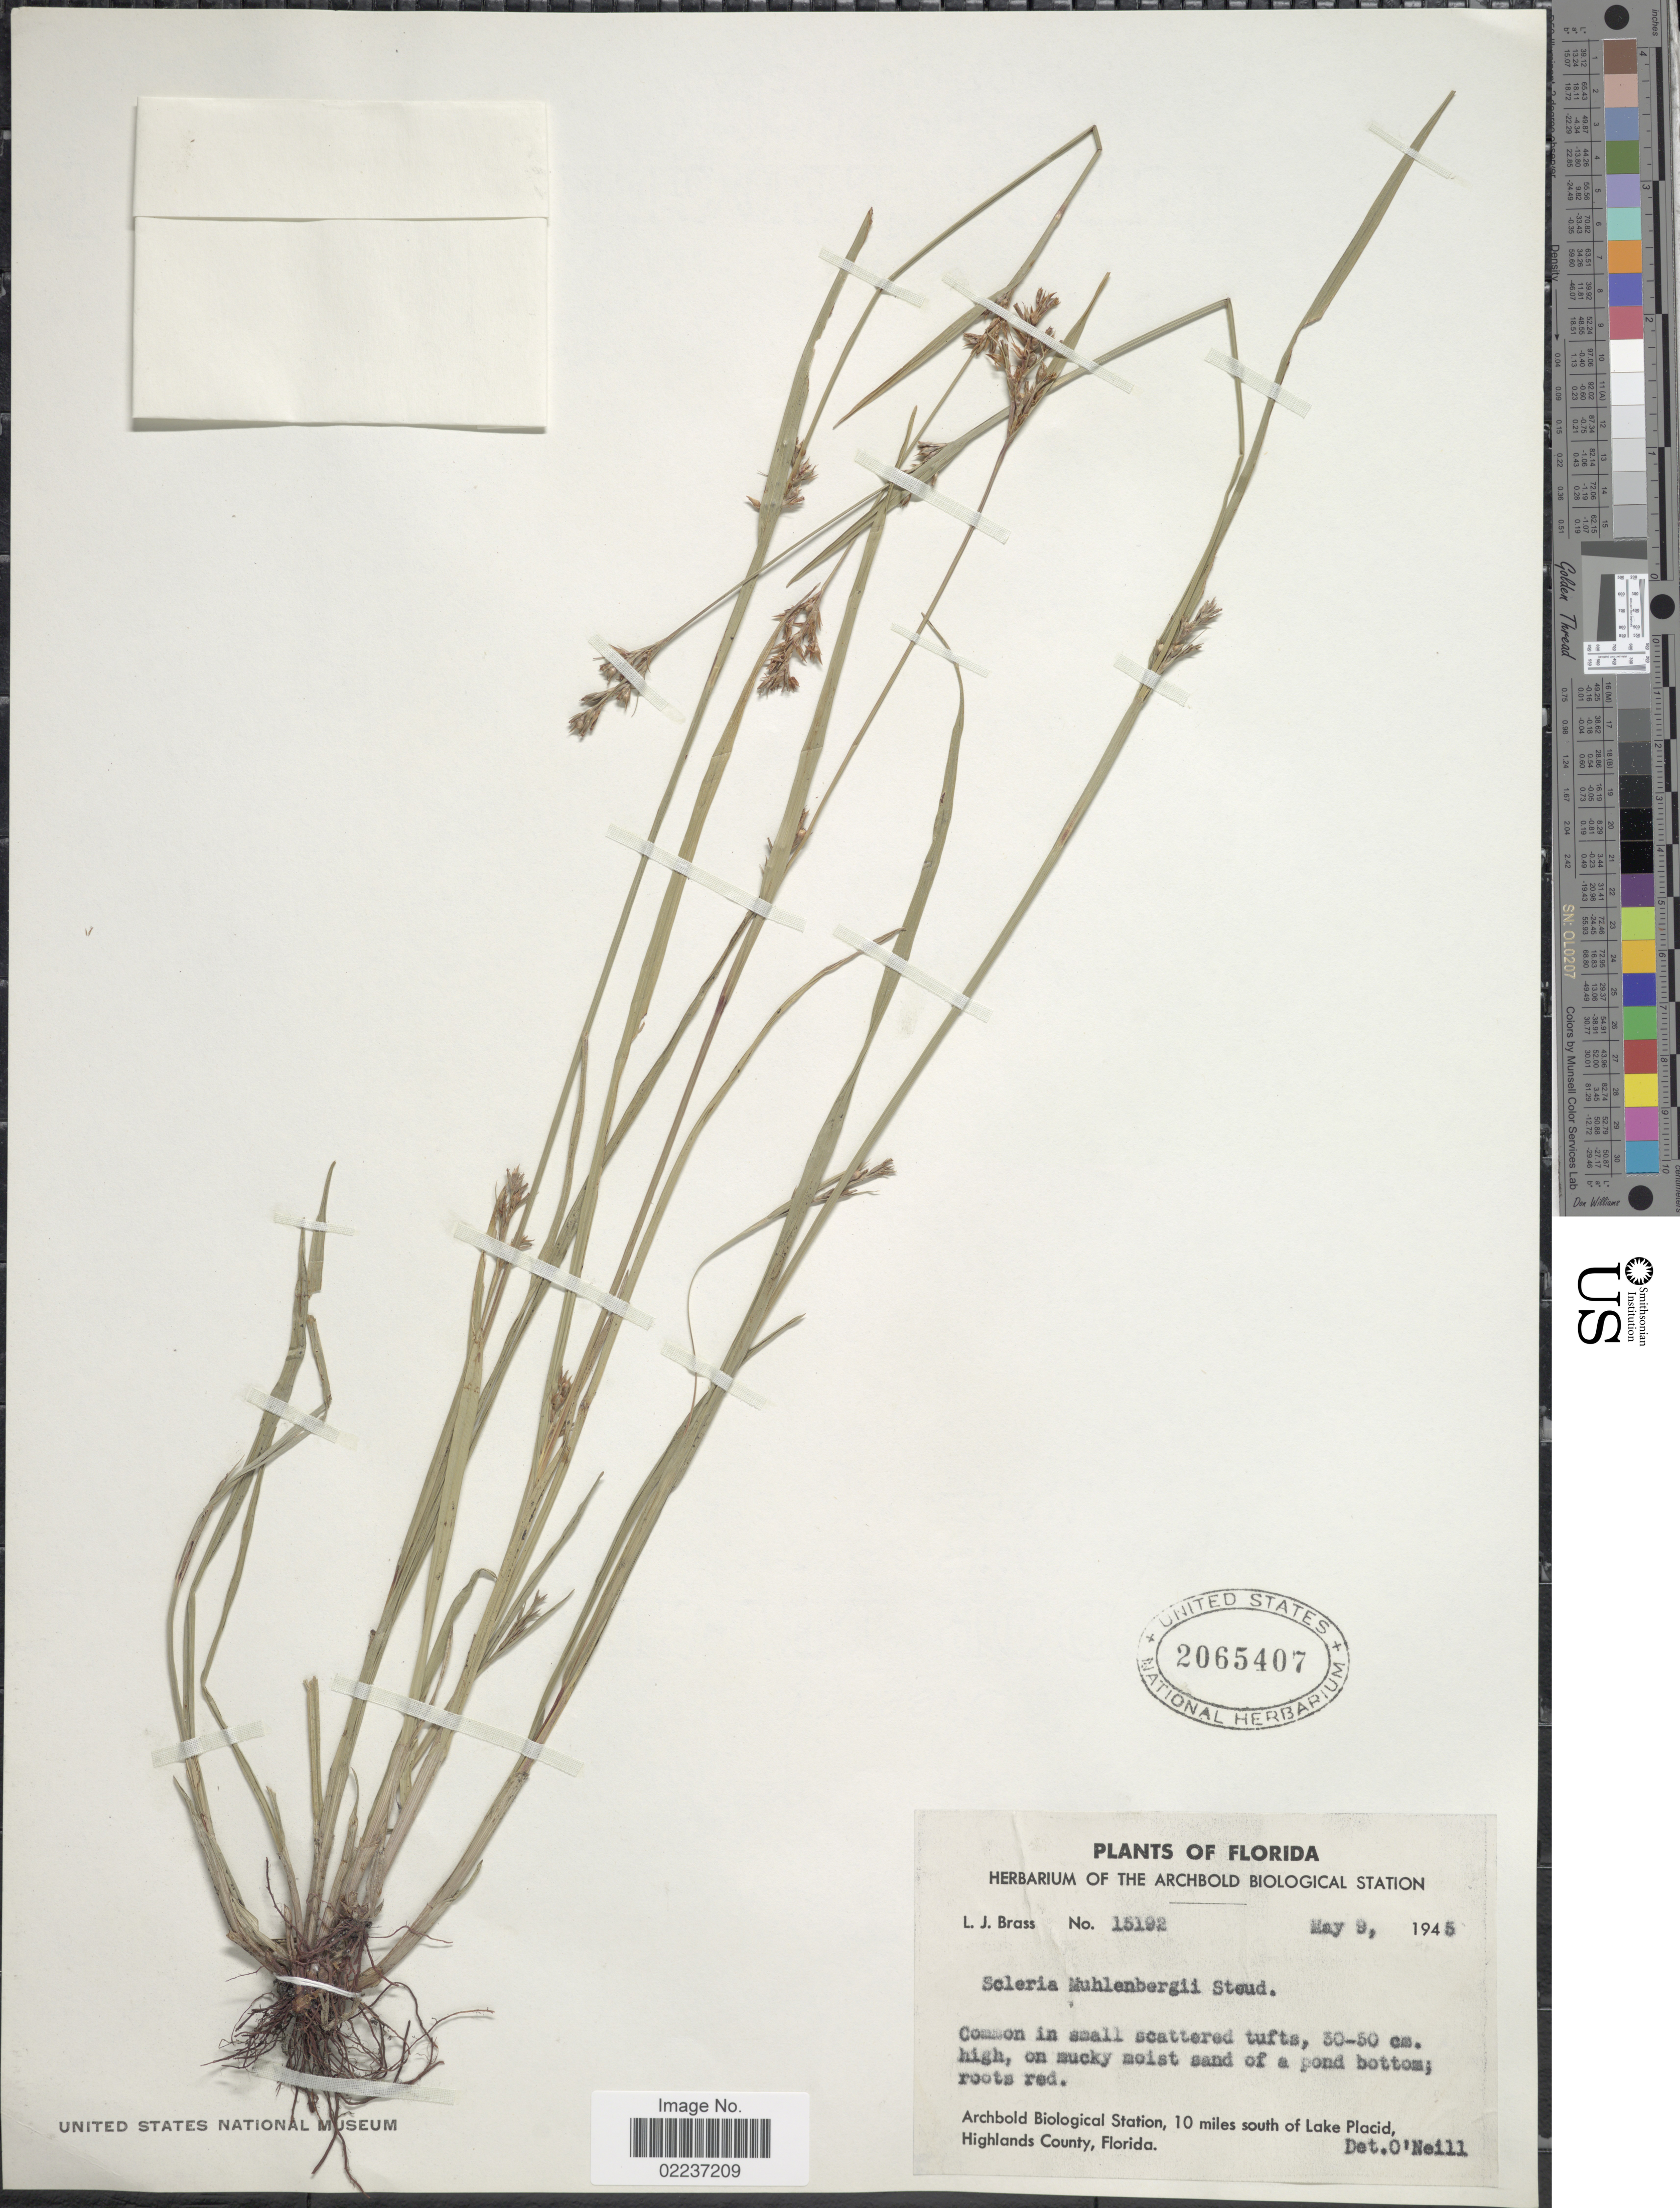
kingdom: Plantae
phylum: Tracheophyta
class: Liliopsida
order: Poales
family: Cyperaceae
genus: Scleria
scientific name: Scleria muehlenbergii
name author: Steud.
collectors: L. J. Brass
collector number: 15192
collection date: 1945-05-09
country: United States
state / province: North Carolina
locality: Archbold Biological Station, 10 miles south of Lake Placid, Highlands County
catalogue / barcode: US 2065407